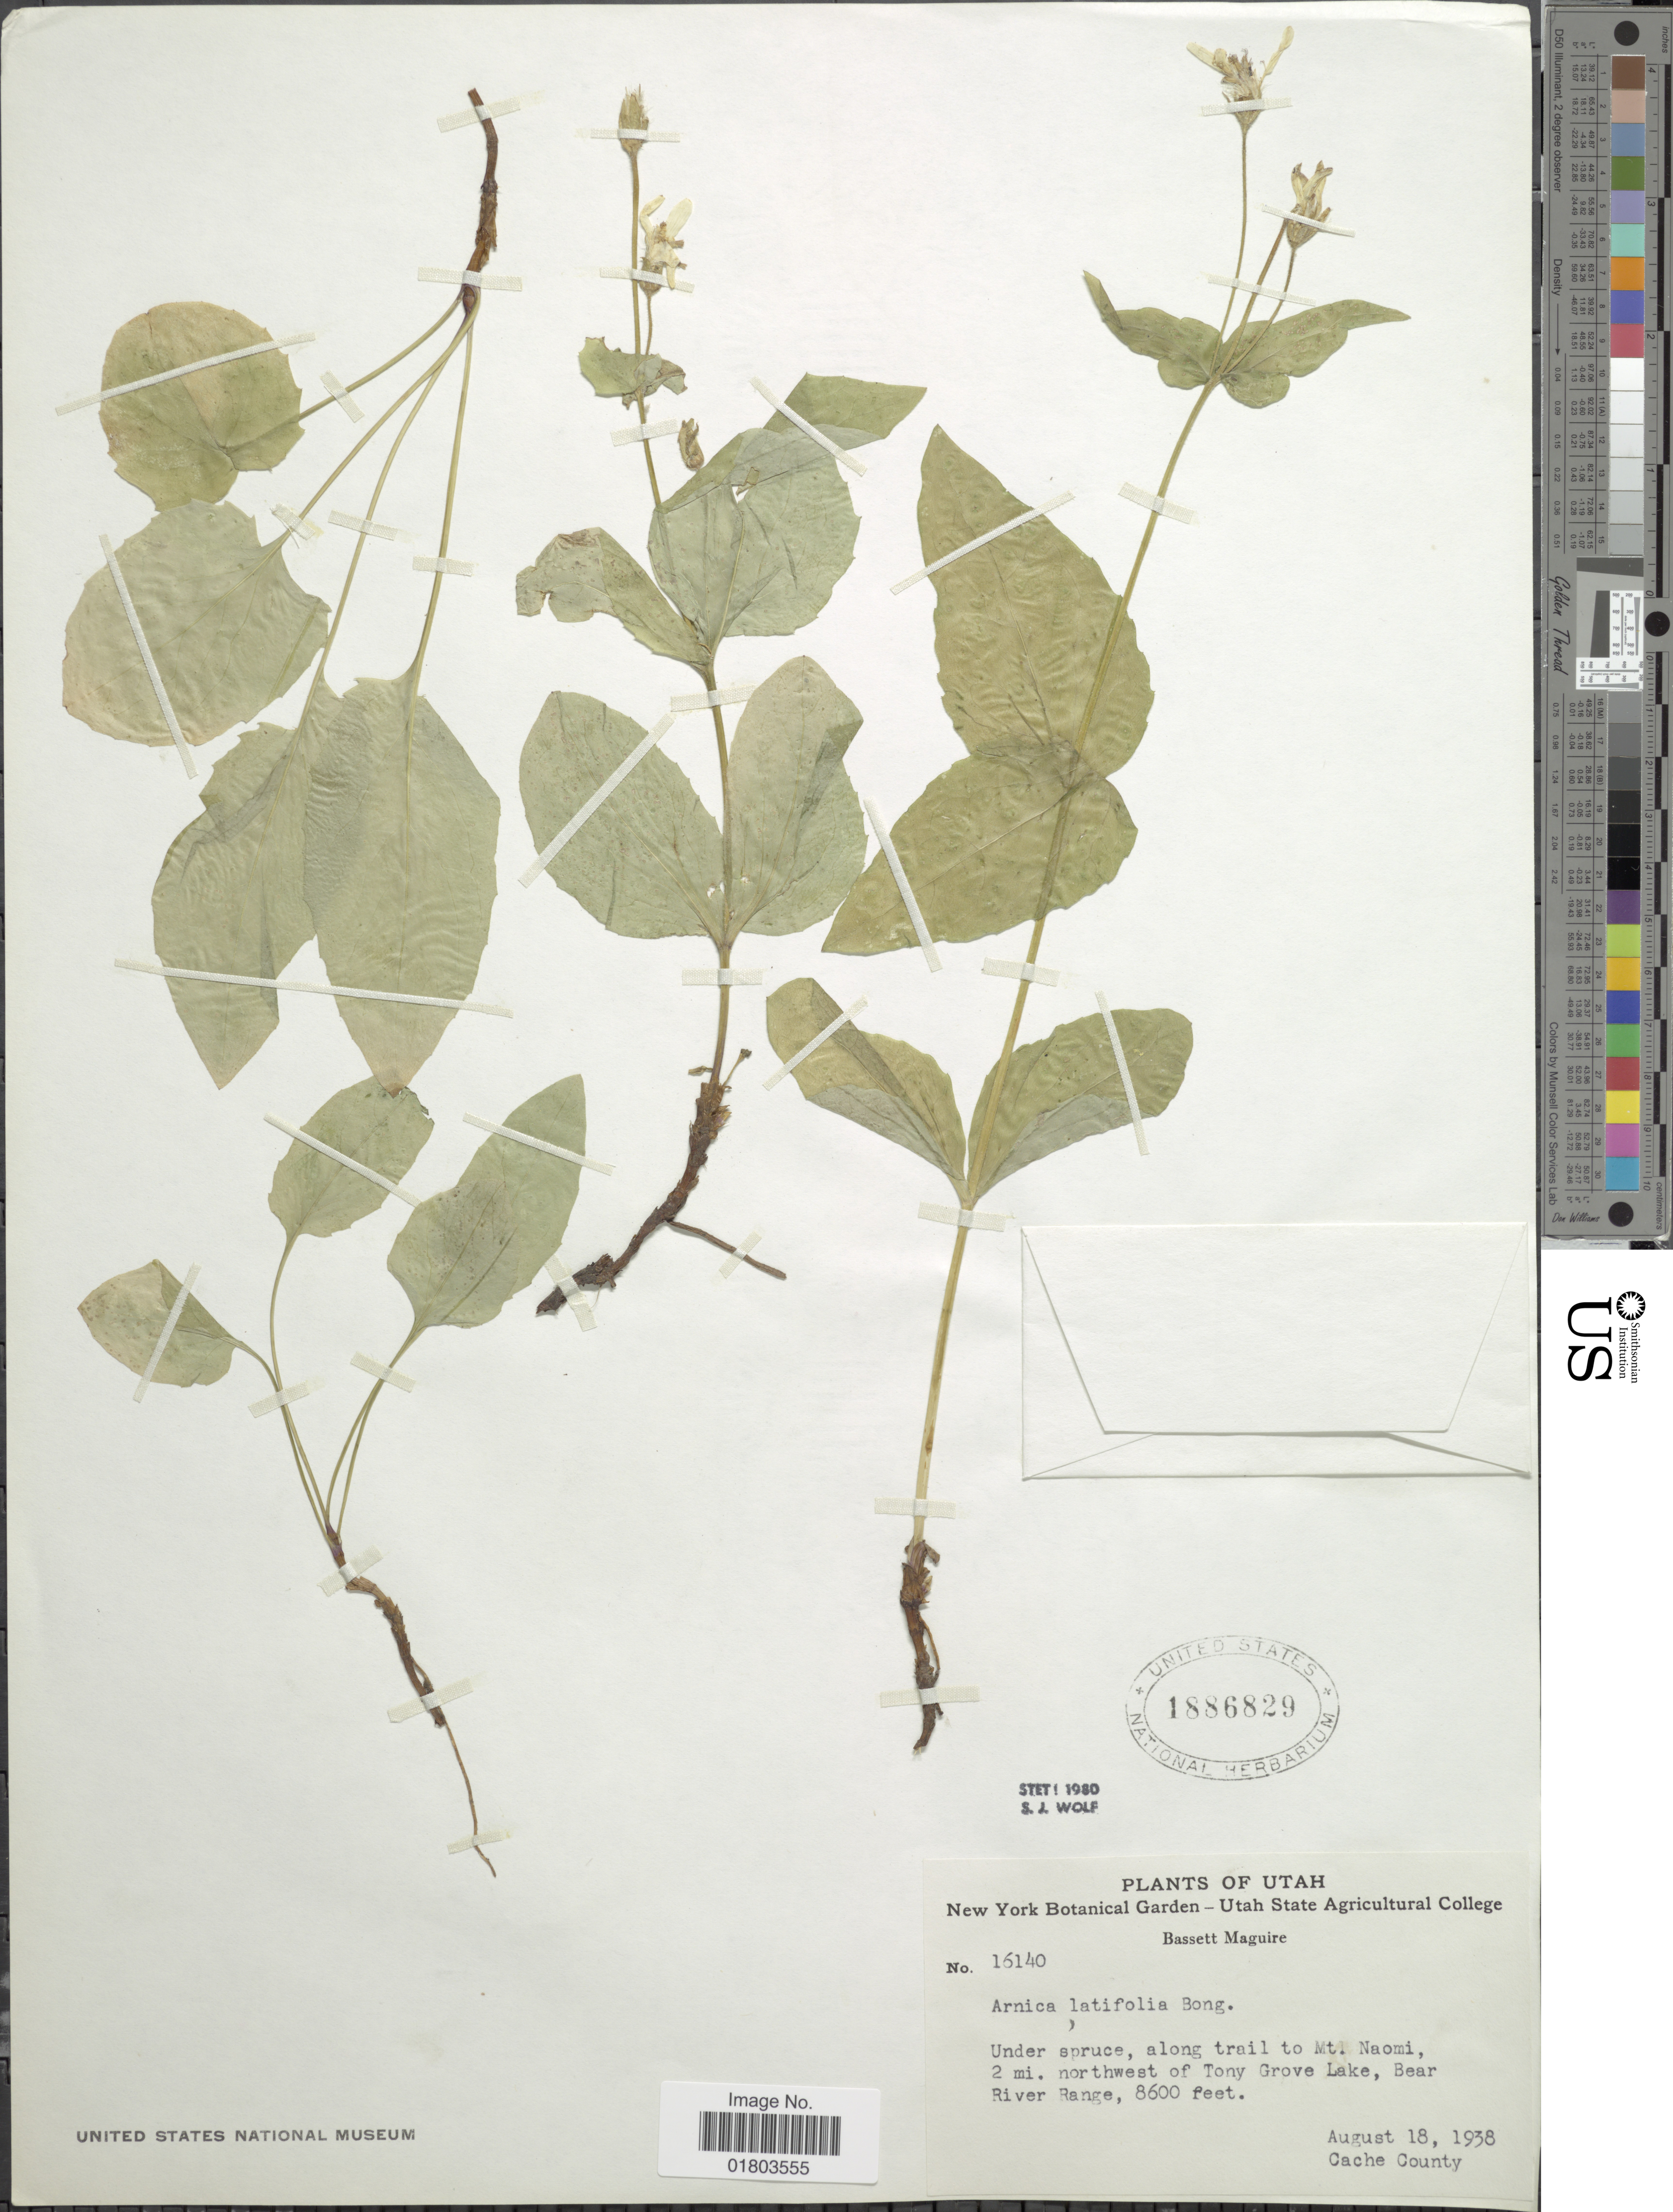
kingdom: Plantae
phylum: Tracheophyta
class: Magnoliopsida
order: Asterales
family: Asteraceae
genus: Arnica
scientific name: Arnica latifolia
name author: Bong.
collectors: B. Maguire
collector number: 16140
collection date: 1938-08-18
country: United States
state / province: Utah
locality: Un der spruce, along trail to Mt Naomi, 2 mi northwest of Tony Grove Lake, Bear River Range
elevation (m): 2621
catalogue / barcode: US 1886829